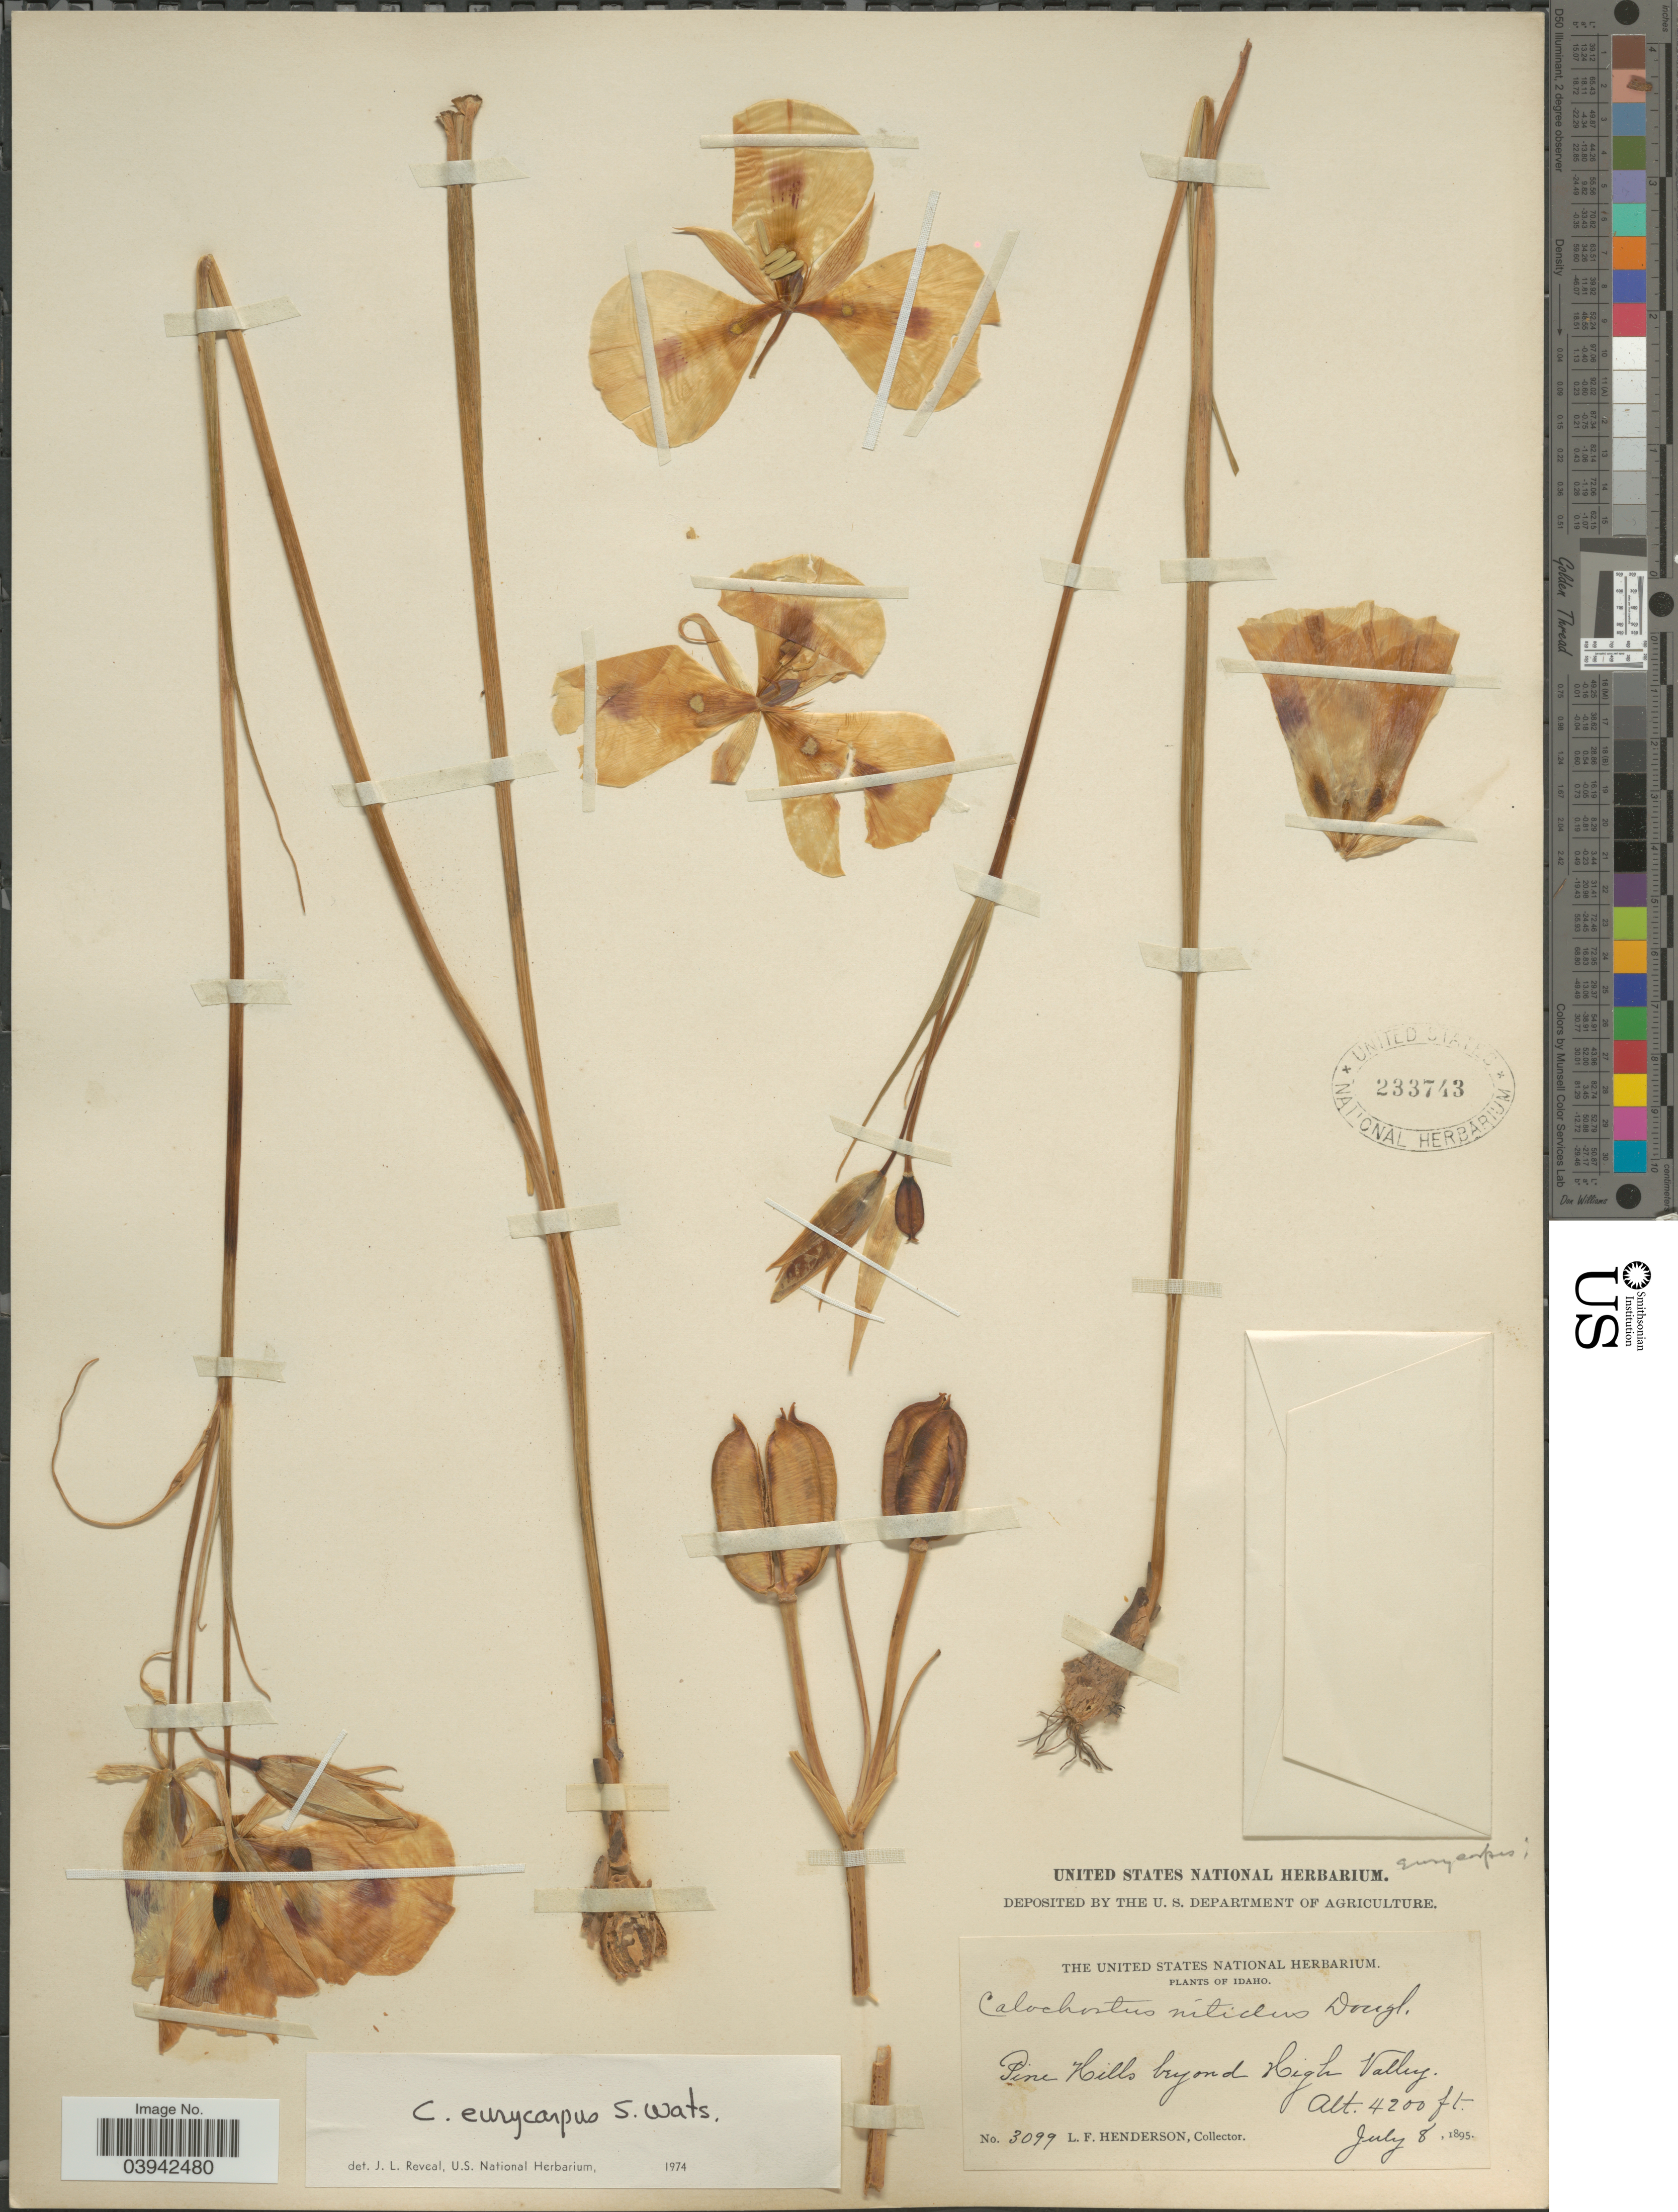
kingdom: Plantae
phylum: Tracheophyta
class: Liliopsida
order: Liliales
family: Liliaceae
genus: Calochortus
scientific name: Calochortus eurycarpus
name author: S. Watson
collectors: L. Henderson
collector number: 3099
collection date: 1895-07-08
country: United States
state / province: Idaho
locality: Pine Hills beyond High Valley.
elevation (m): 1280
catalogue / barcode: US 233743